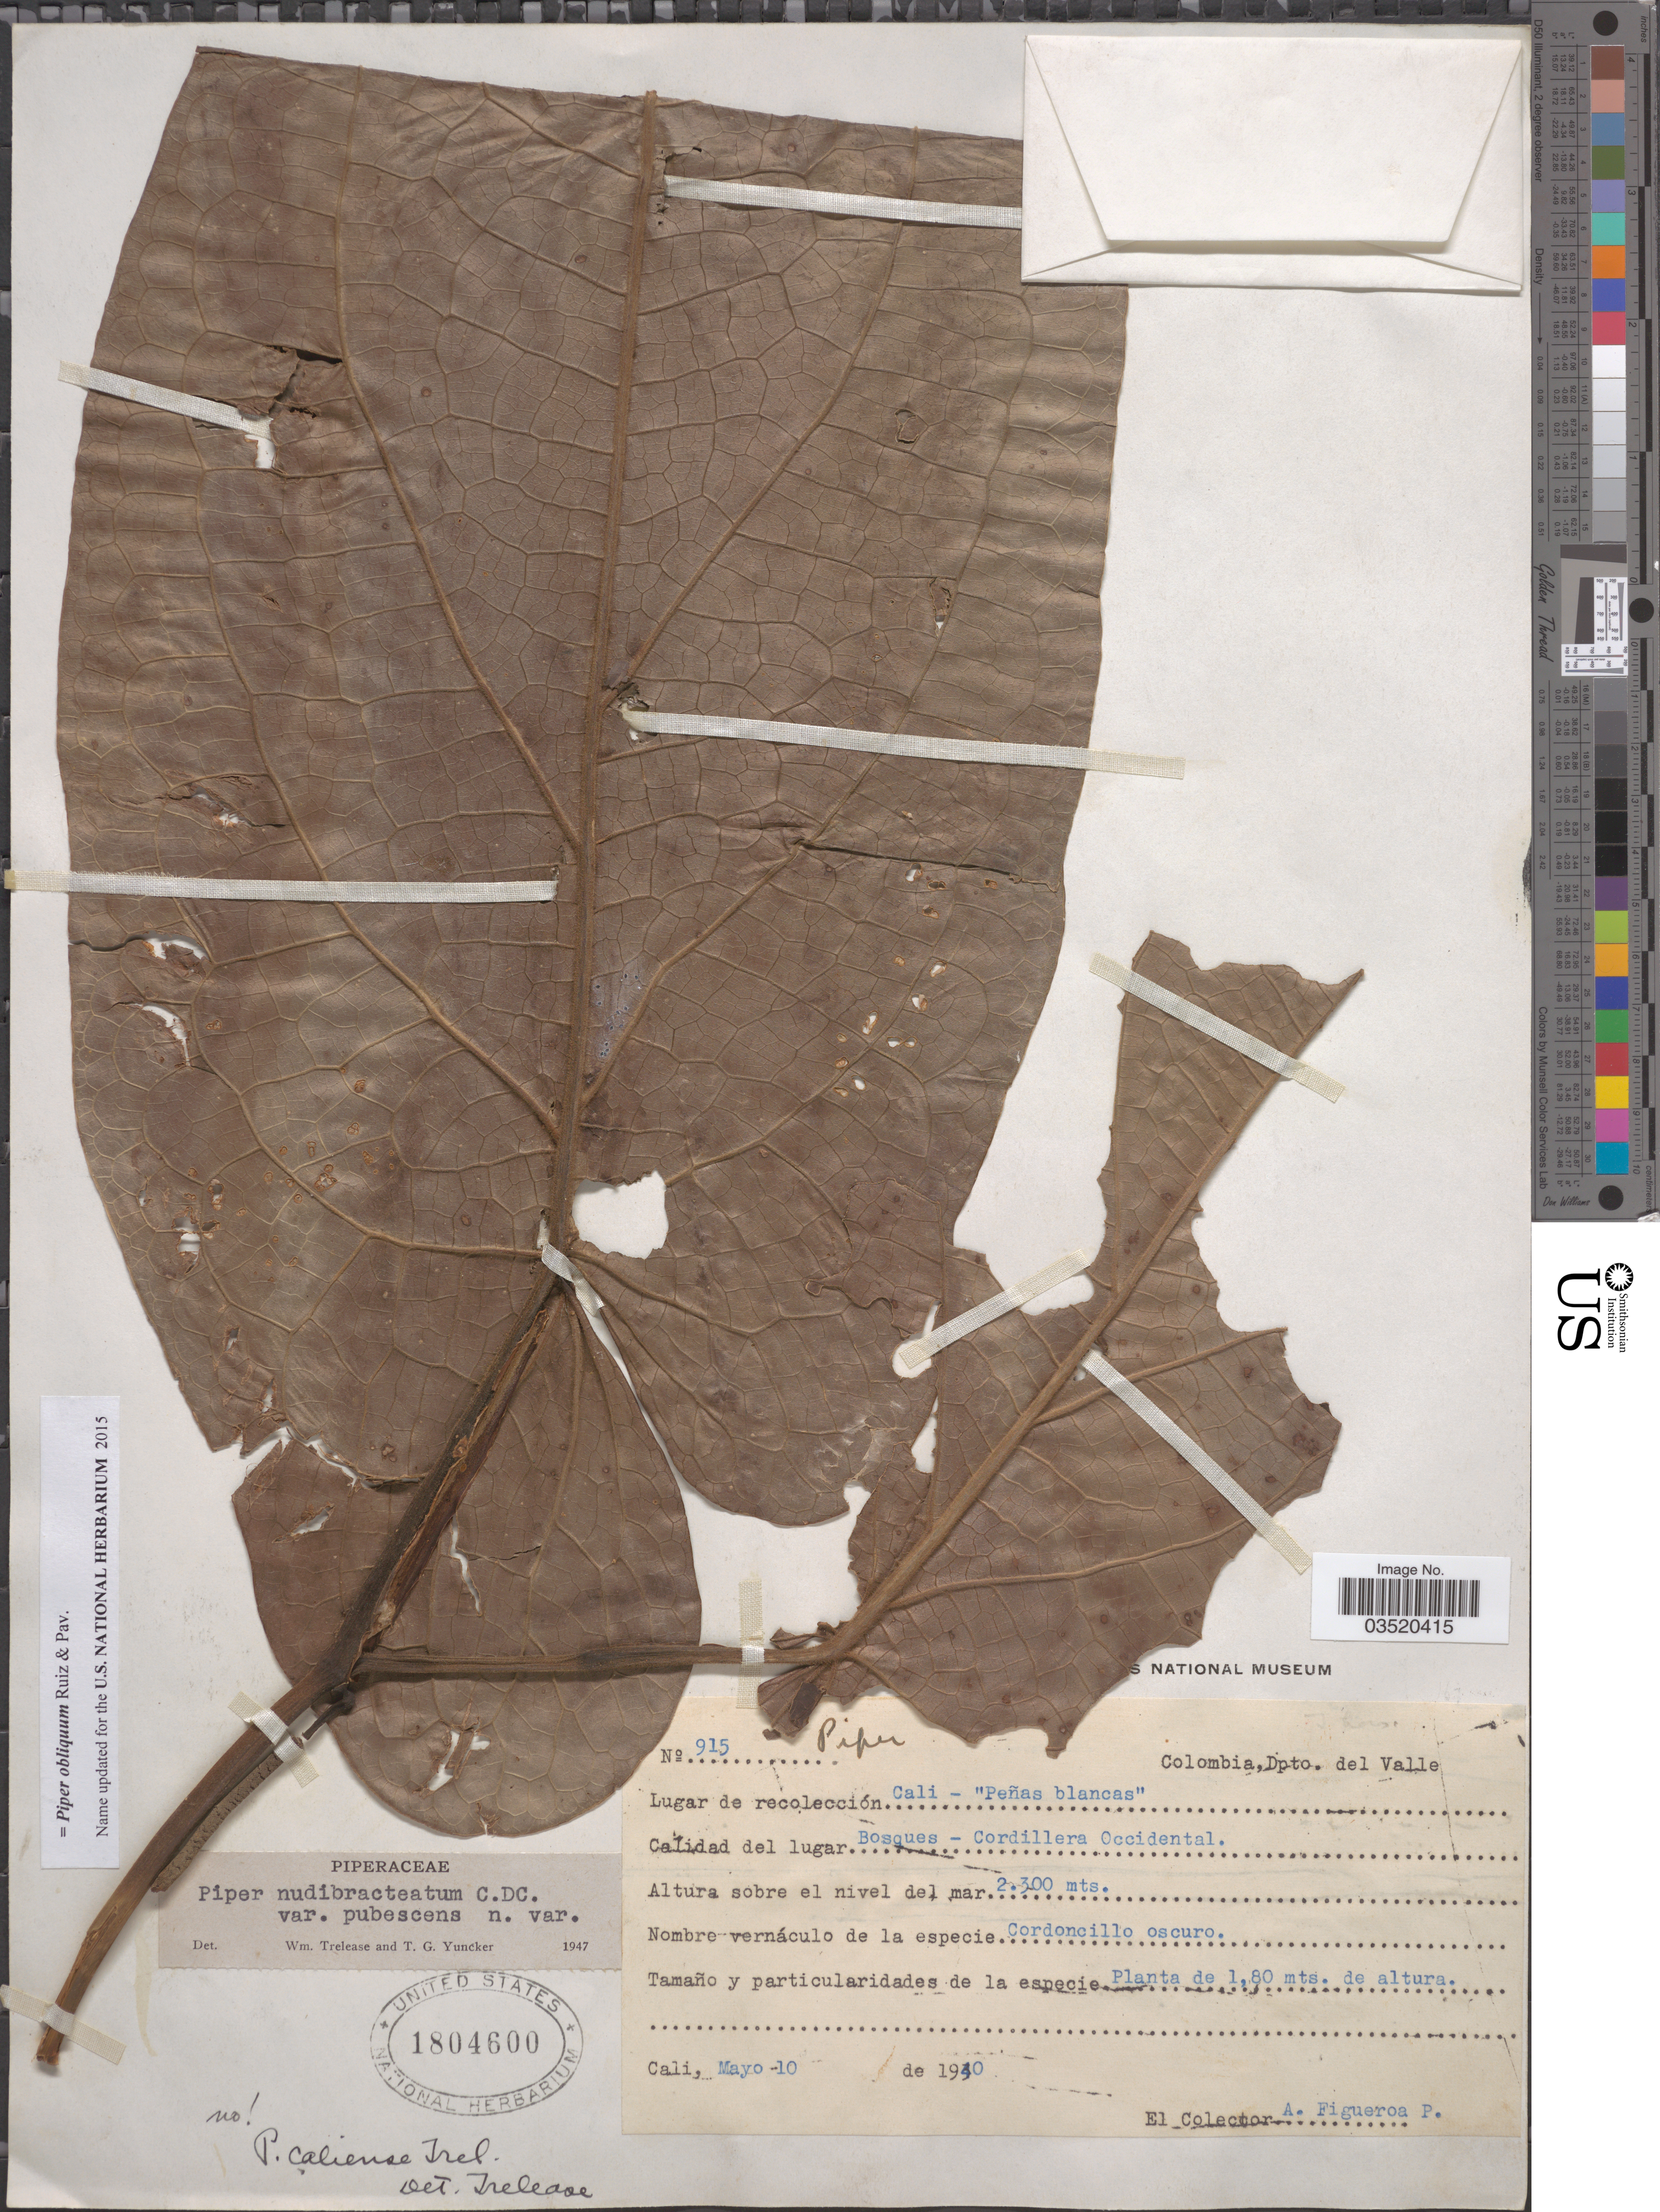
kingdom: Plantae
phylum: Tracheophyta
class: Magnoliopsida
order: Piperales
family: Piperaceae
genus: Piper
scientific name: Piper obliquum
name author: Ruiz & Pav.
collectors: A. Figueroa P.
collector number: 915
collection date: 1940-05-10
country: Colombia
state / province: Valle del Cauca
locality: Dpto. del Valle. Cali - "Peñas blancas". Cordillera Occidental.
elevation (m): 2300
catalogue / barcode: US 1804600